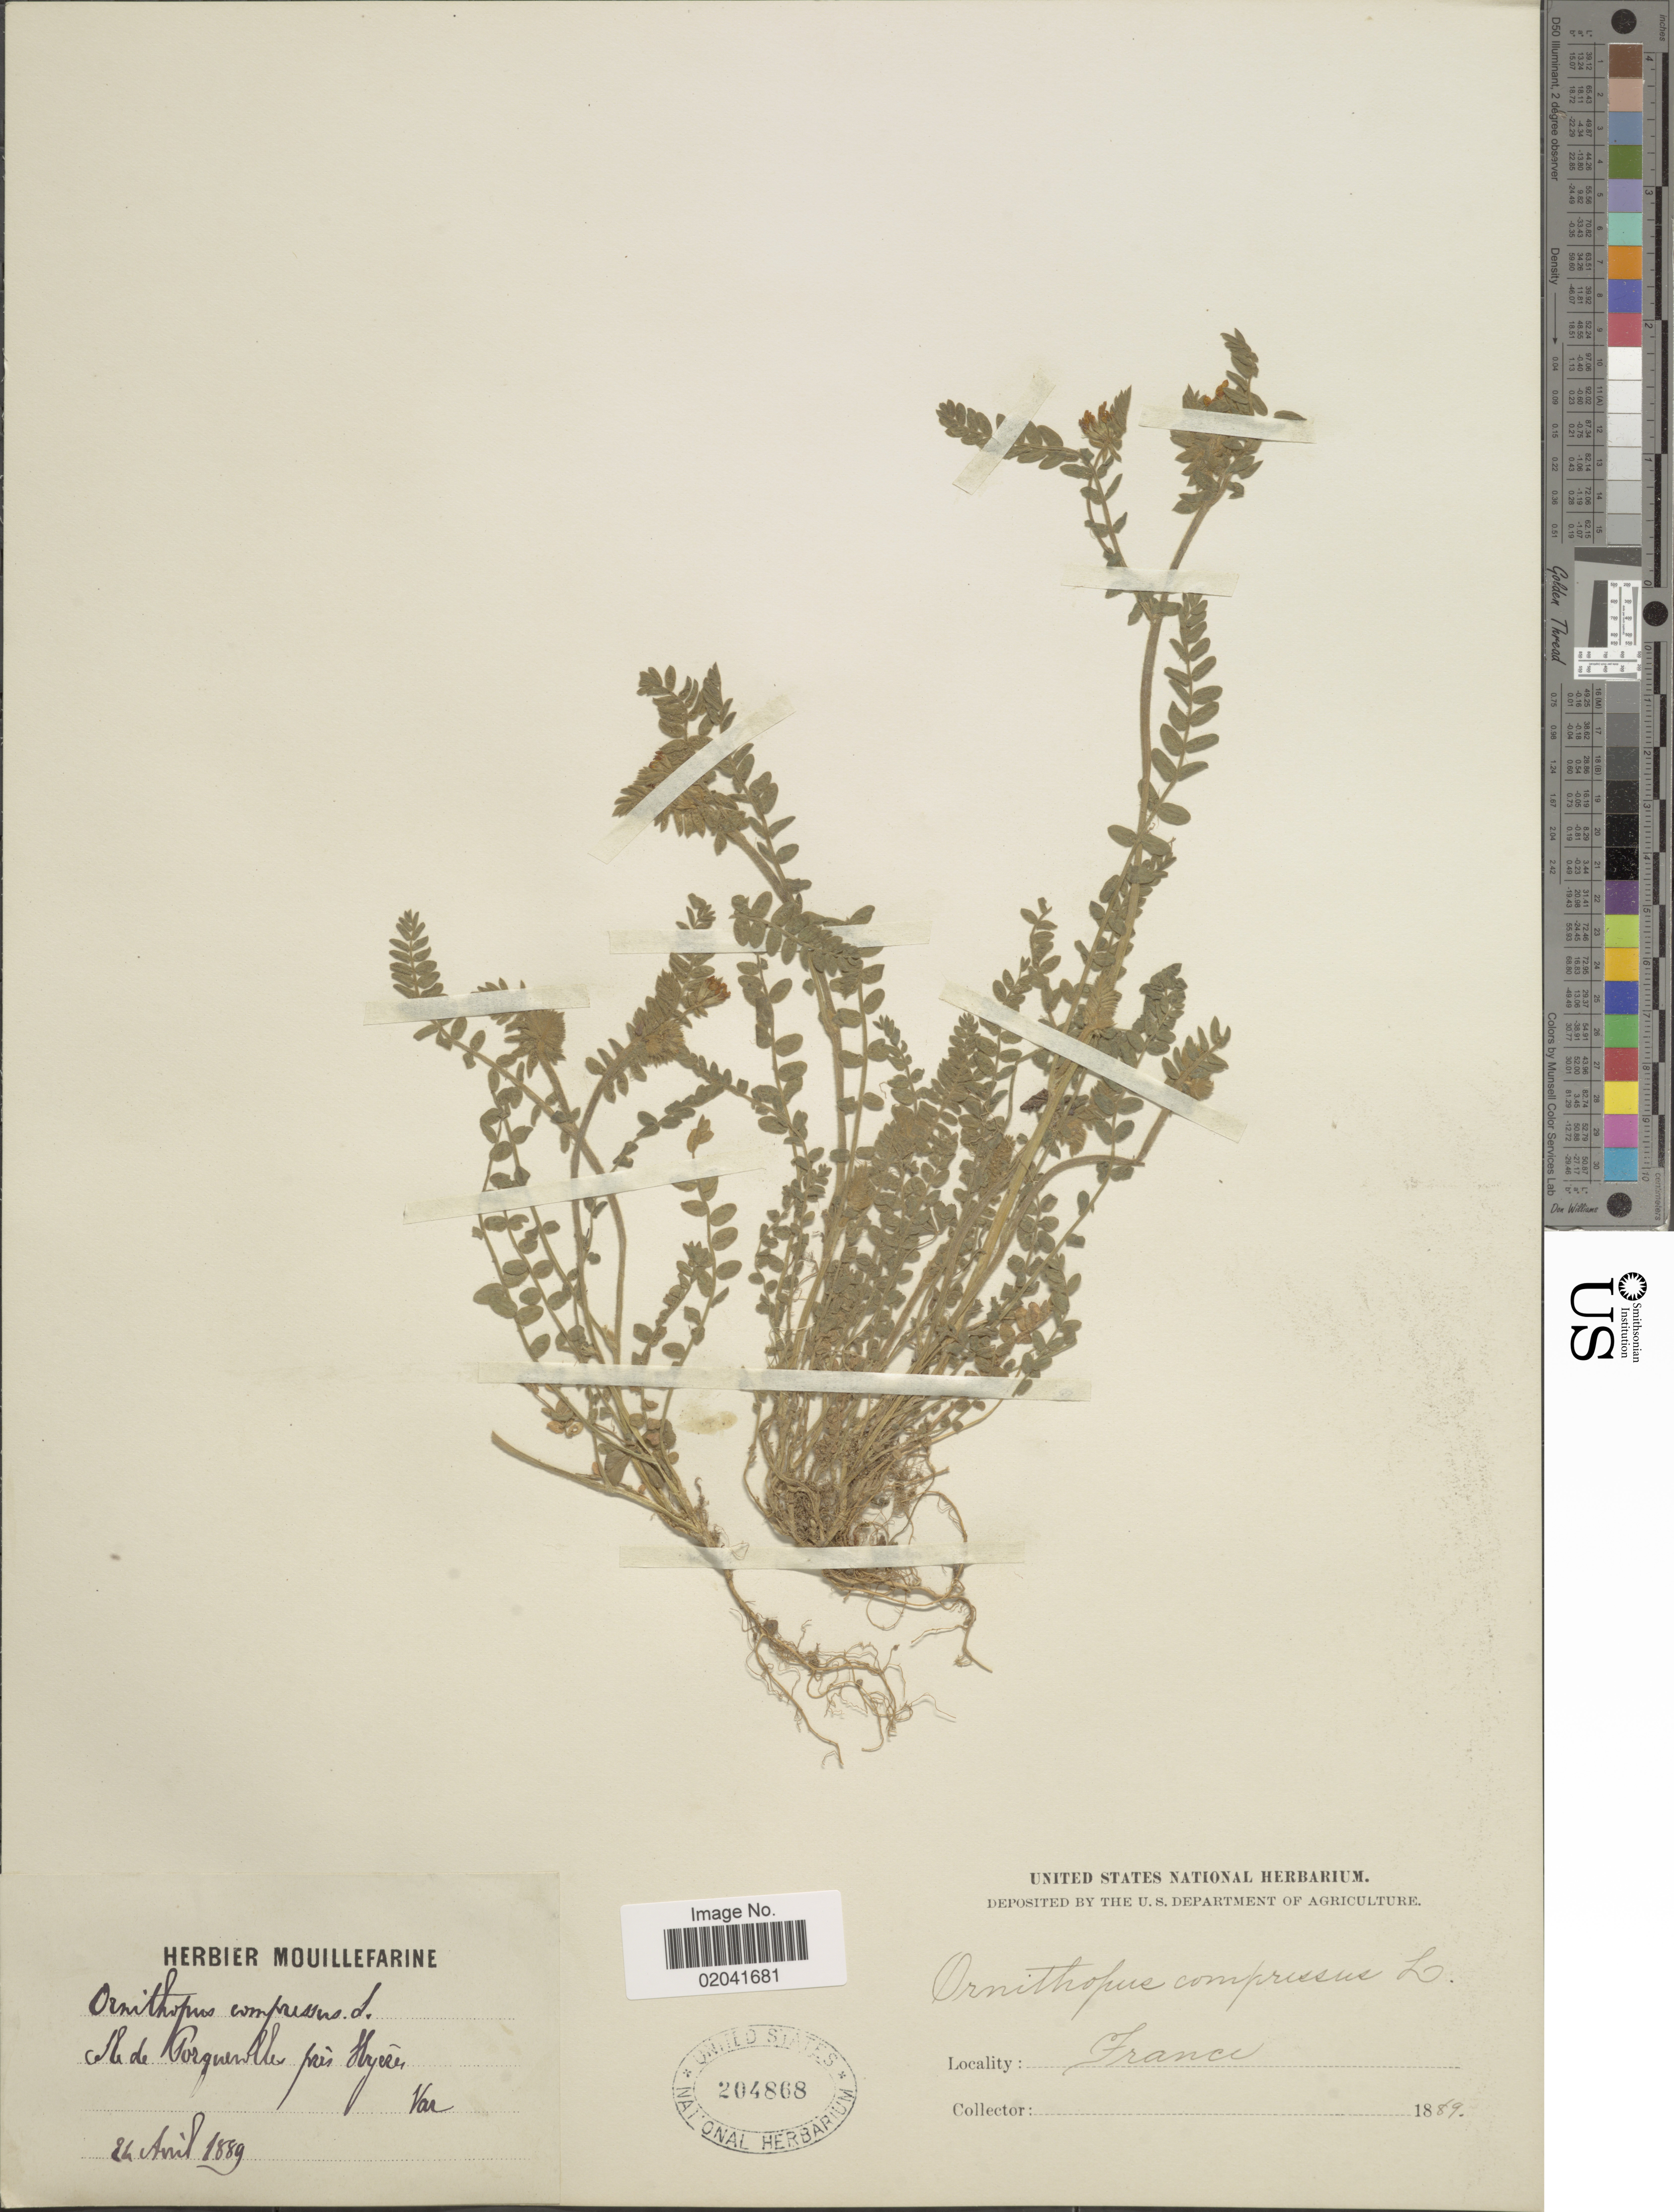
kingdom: Plantae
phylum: Tracheophyta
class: Magnoliopsida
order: Fabales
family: Fabaceae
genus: Ornithopus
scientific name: Ornithopus compressus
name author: L.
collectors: ex herb. Mouillefarine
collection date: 1889-04-24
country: France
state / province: Provence-Alpes-Côte d'Azur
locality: Île de Porquerolles près Hyères, Var.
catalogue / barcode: US 204868